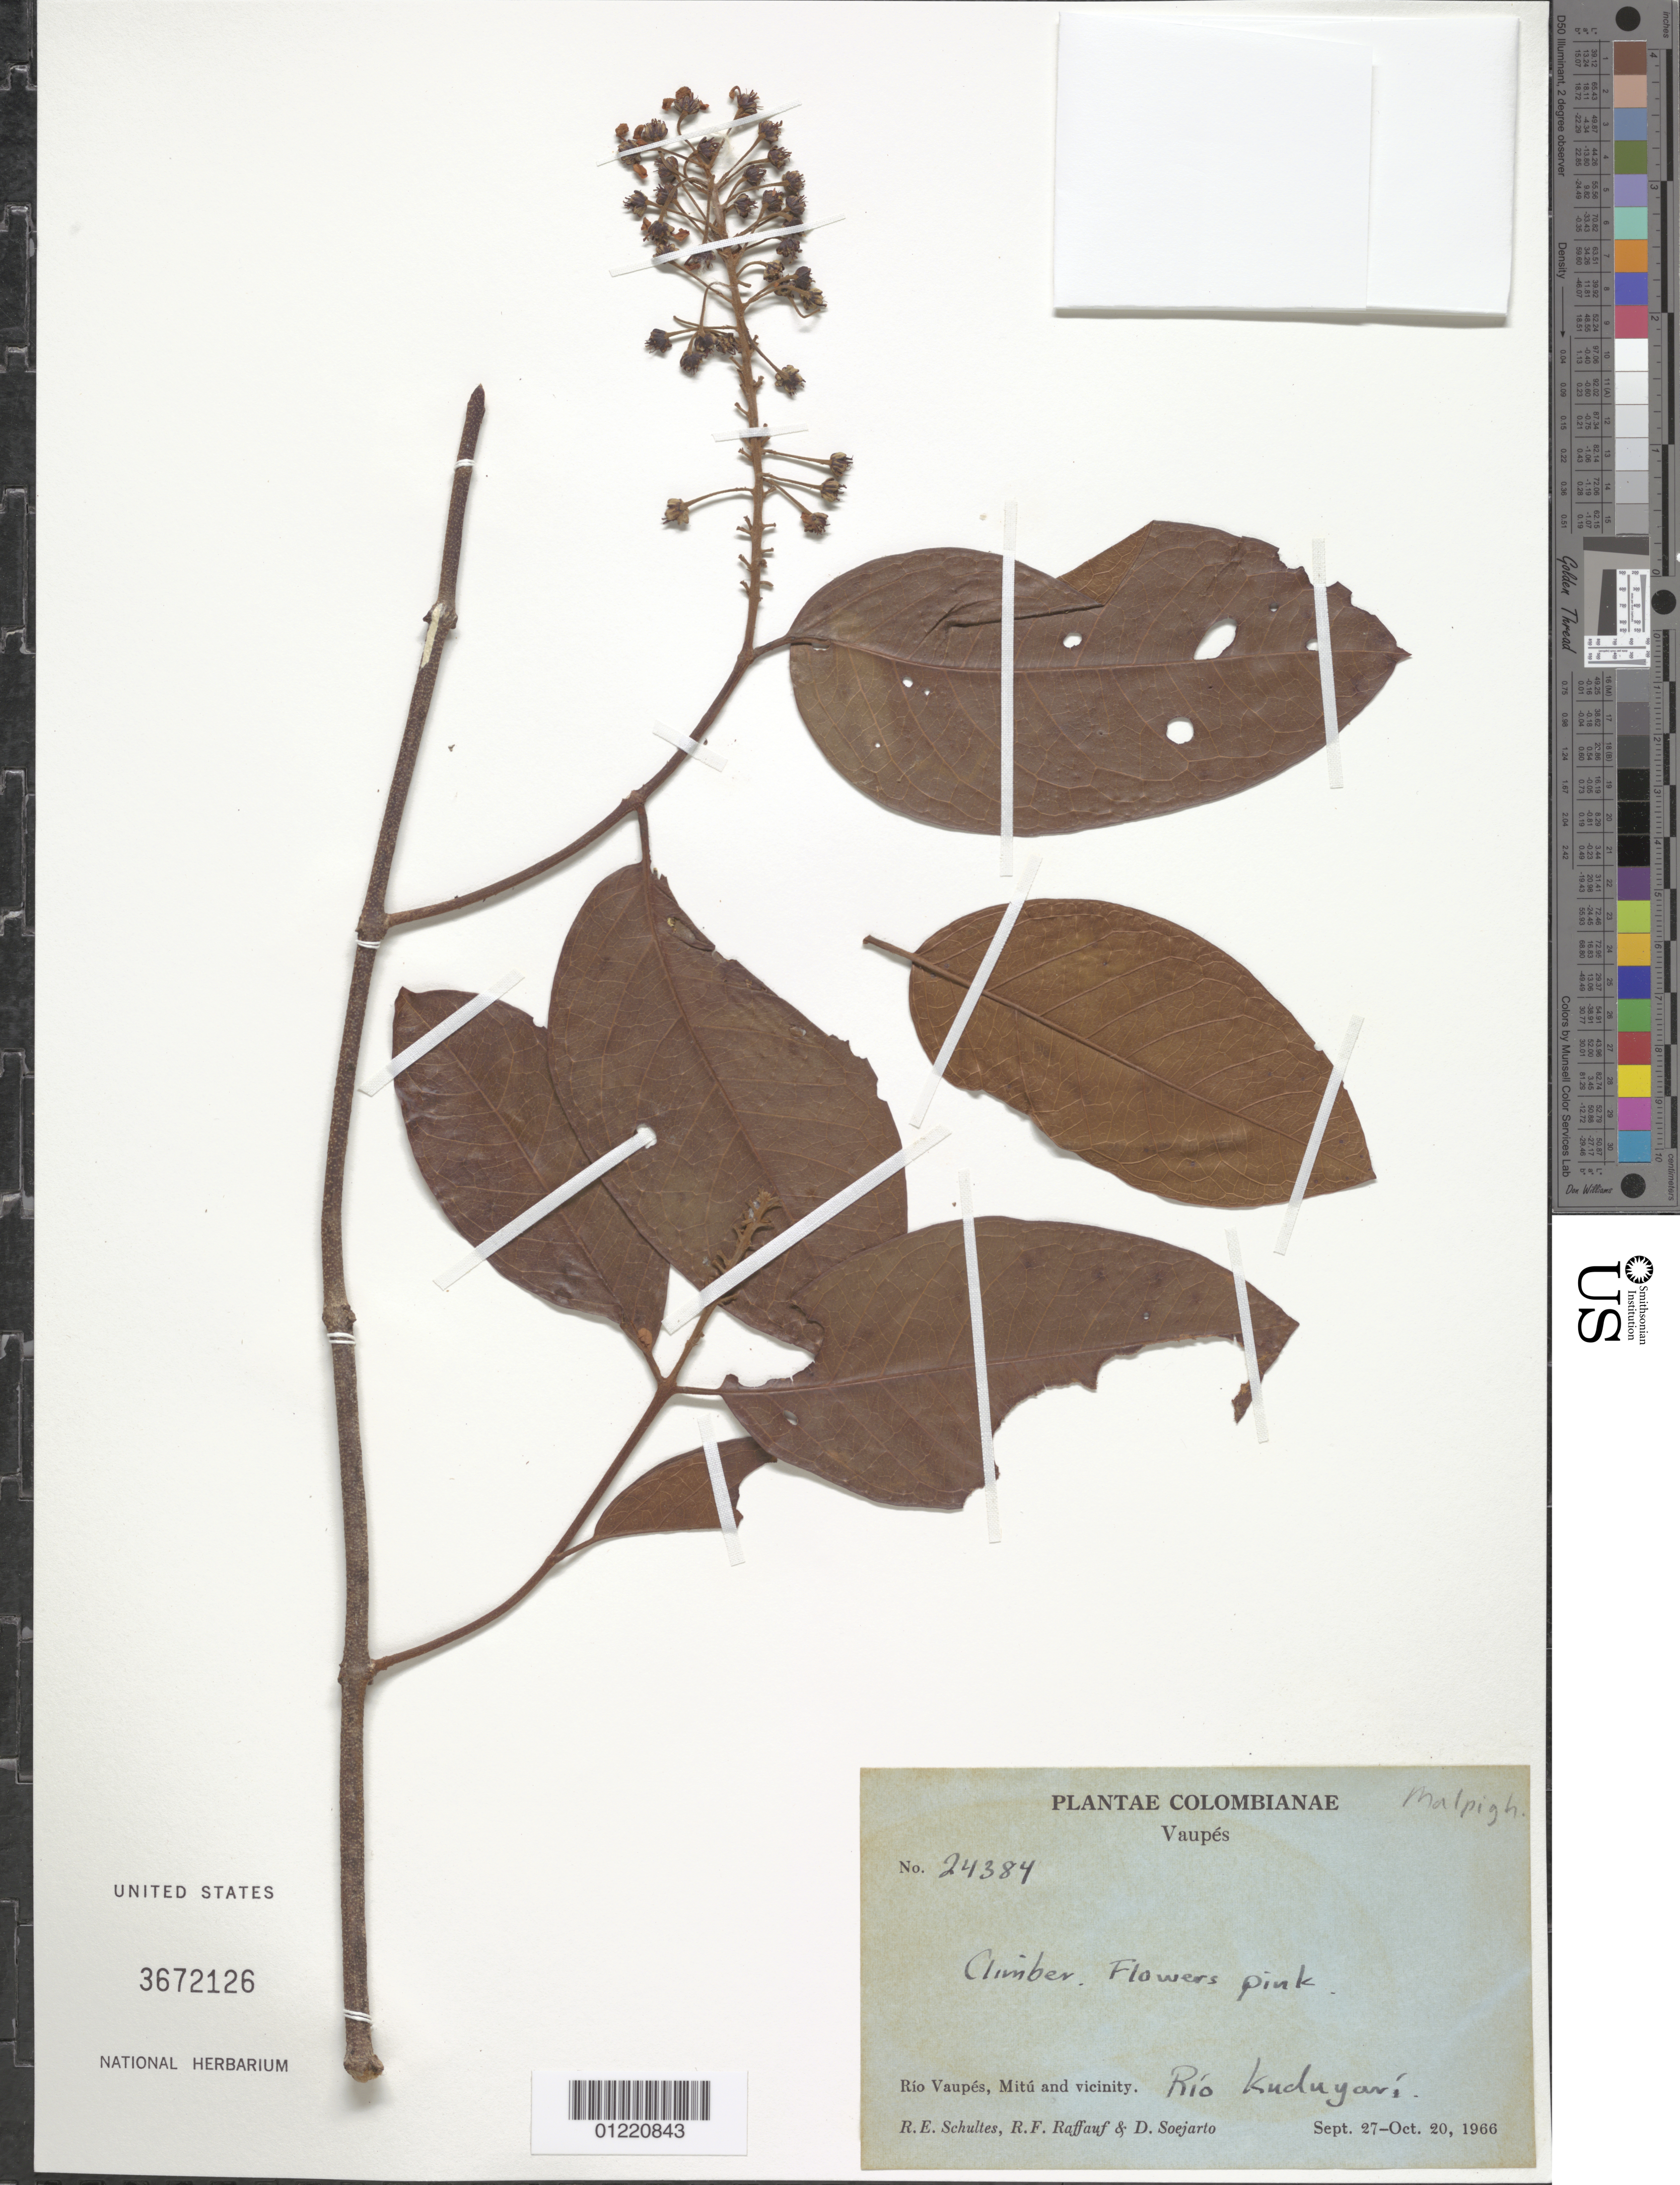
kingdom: Plantae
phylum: Tracheophyta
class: Magnoliopsida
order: Malpighiales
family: Malpighiaceae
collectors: R. E. Schultes, R. Raffauf & D. Soejarto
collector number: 24384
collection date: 1966-09-27/1966-10-20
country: Colombia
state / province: Vaupés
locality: Rio Vaupés, Mitú and vicinity. Río Kuduyarí.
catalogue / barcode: US 3672126